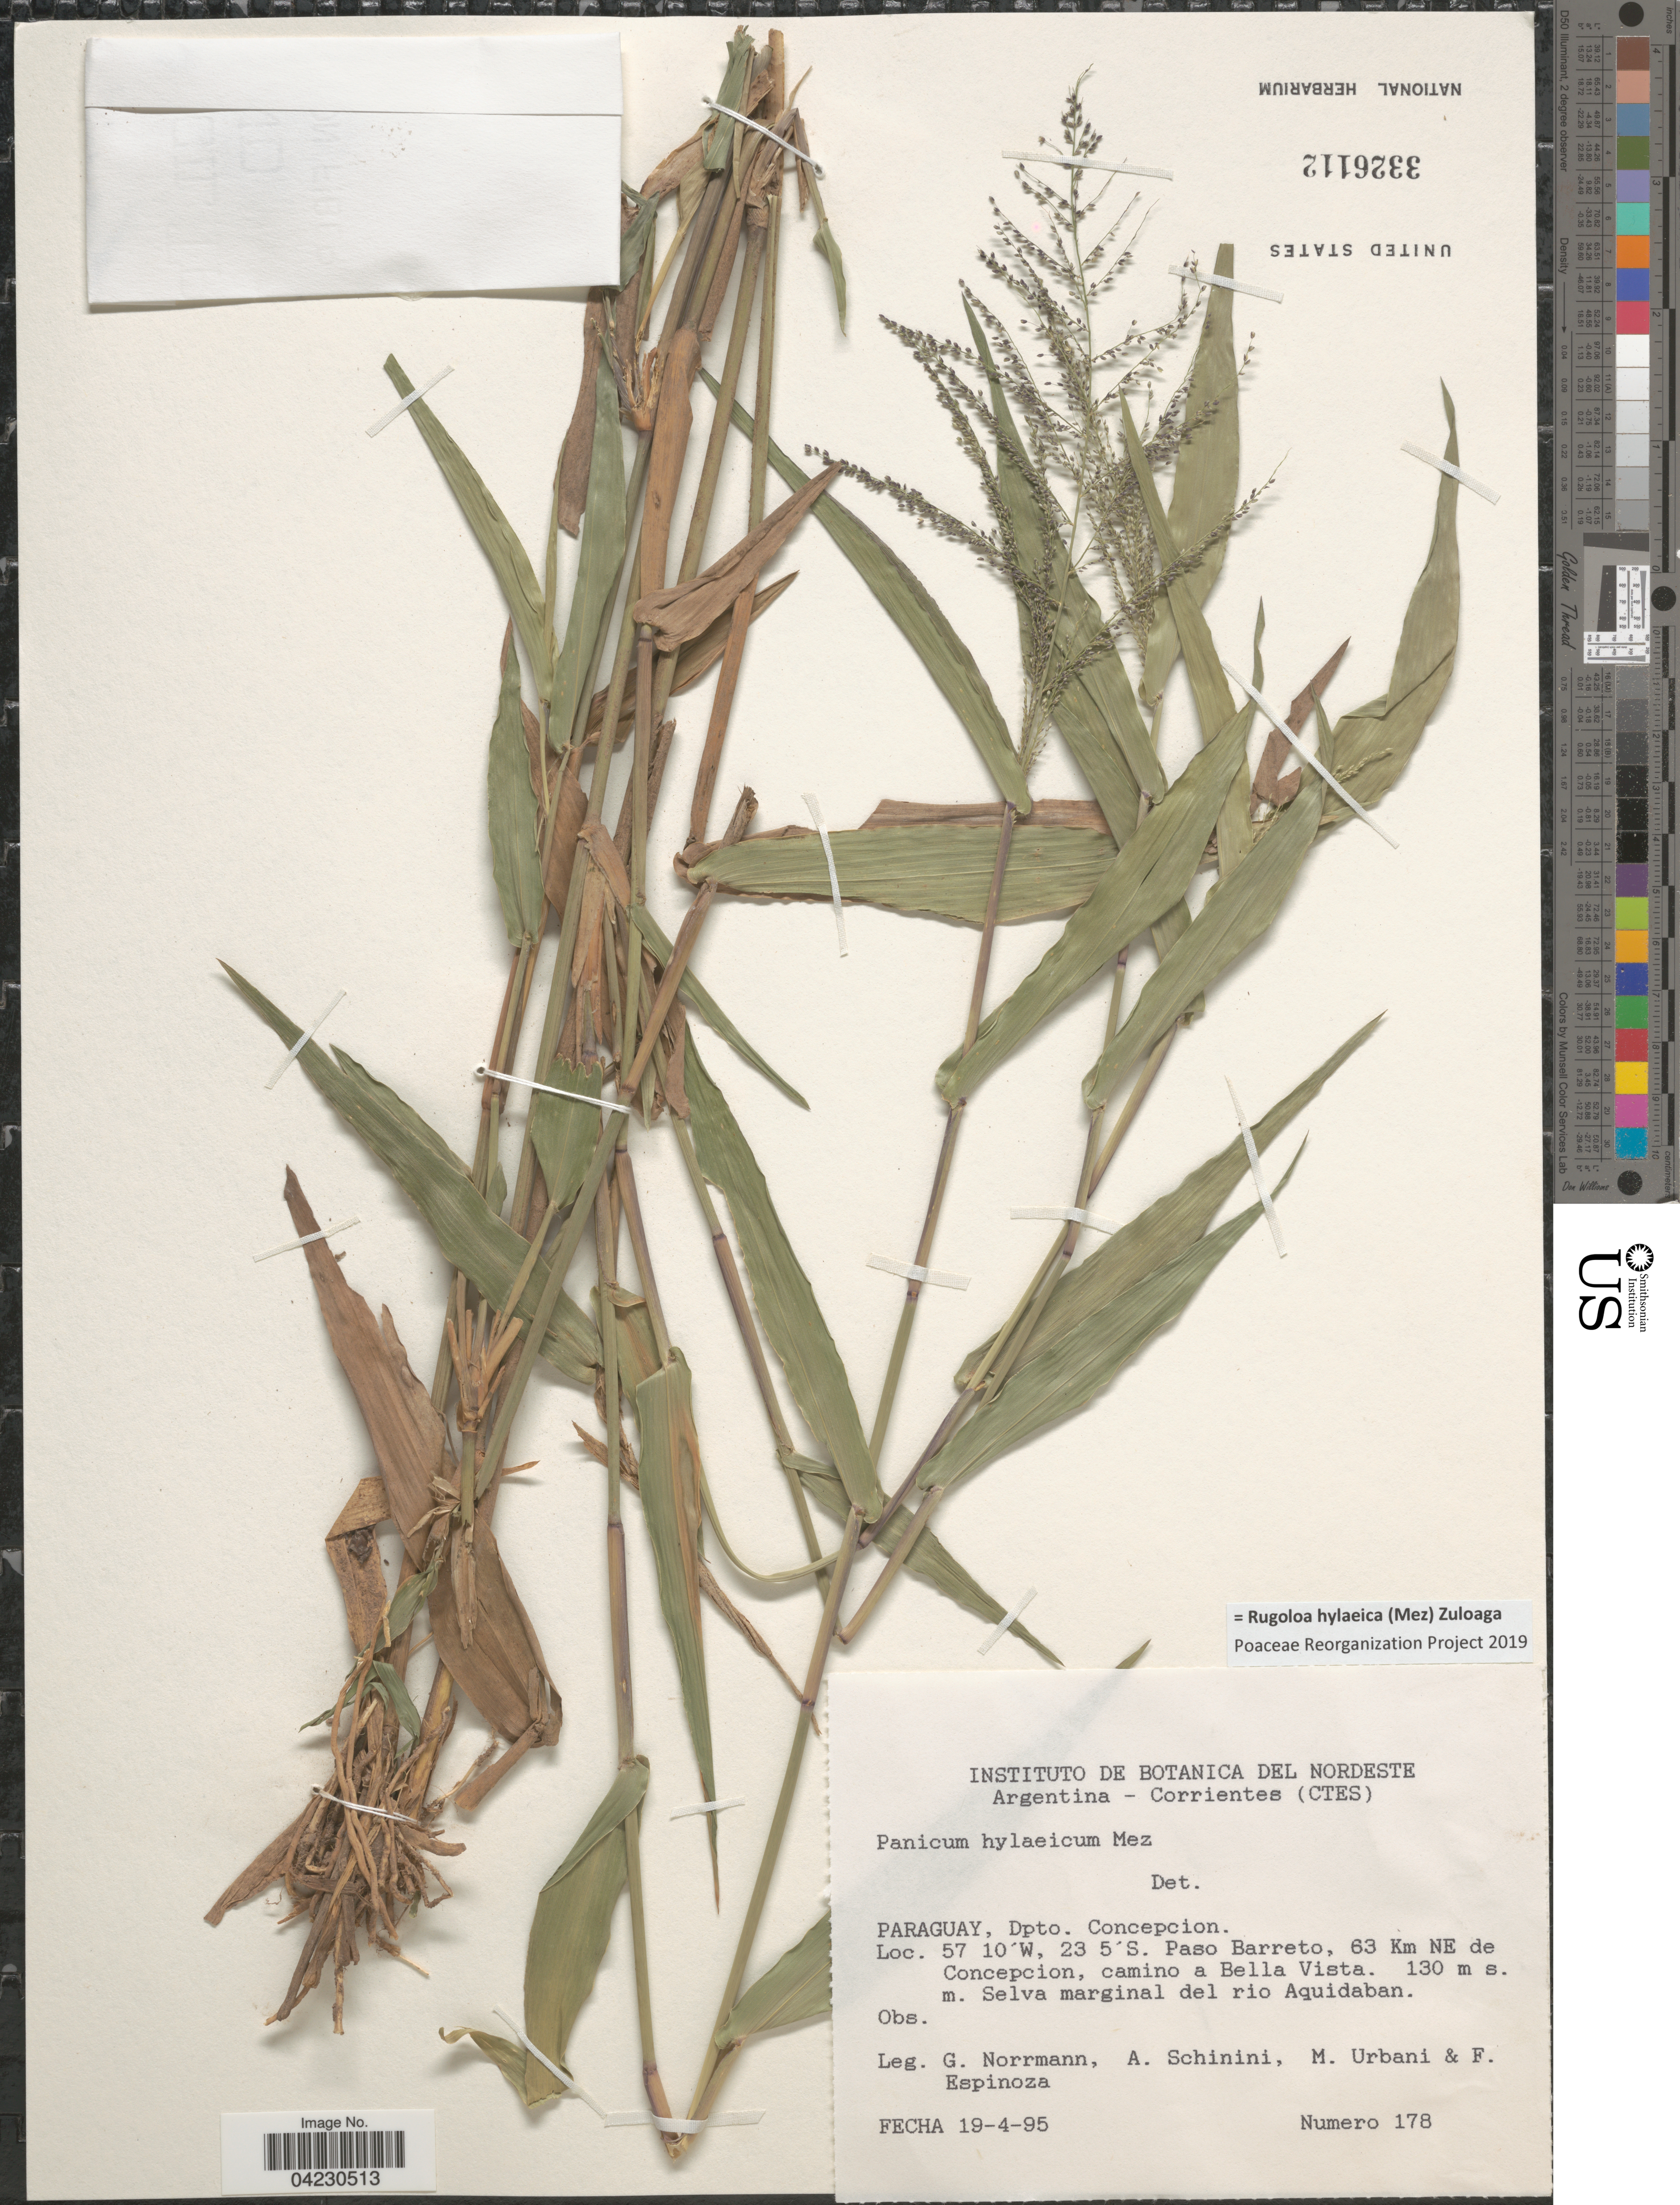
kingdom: Plantae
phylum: Tracheophyta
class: Liliopsida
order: Poales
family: Poaceae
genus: Rugoloa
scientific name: Rugoloa hylaeica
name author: (Mez) Zuloaga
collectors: G. Norrmann, A. Schinini, M. Urbani & F. Espinoza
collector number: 178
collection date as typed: Transcribed d/m/y: 19/4/95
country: Argentina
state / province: Corrientes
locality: Dpto. Concepcion. Paso Barreto, 63 Km NE de Concepcion, camino a Bella Vista. 130 m s. m. Selva marginal del rio Aquidaban.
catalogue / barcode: US 3326112